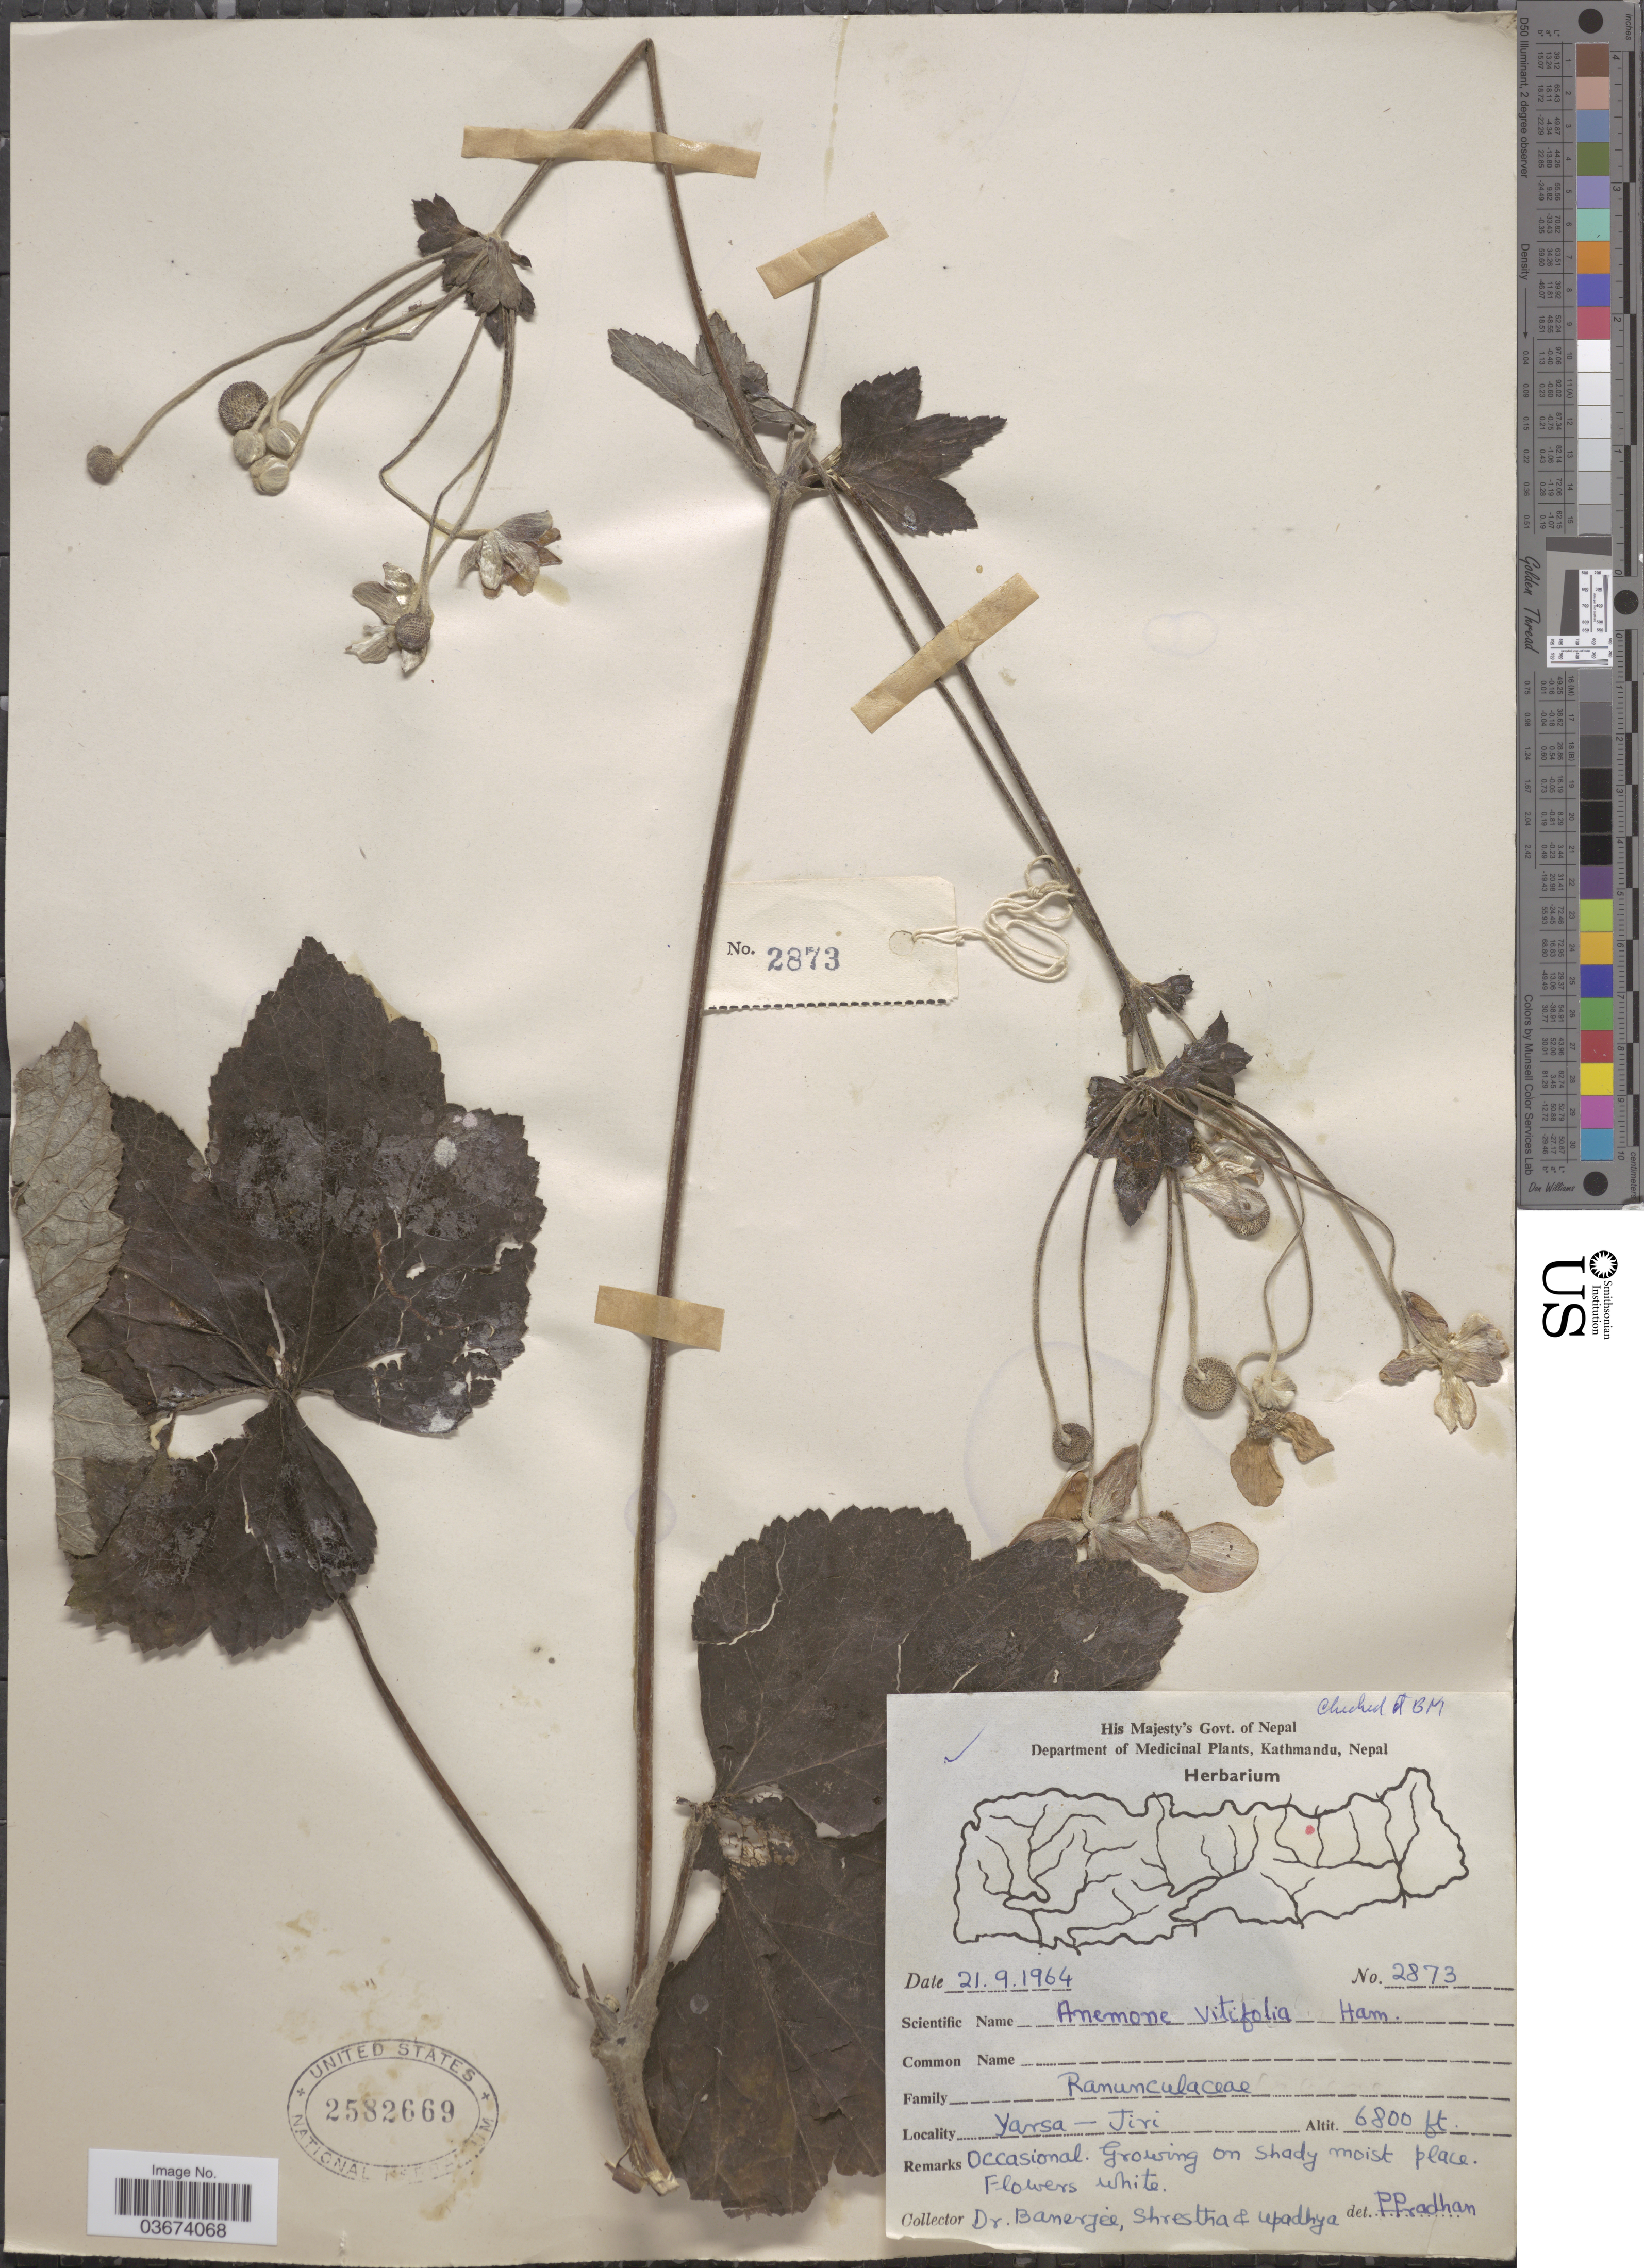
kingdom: Plantae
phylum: Tracheophyta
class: Magnoliopsida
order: Ranunculales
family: Ranunculaceae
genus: Anemone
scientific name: Anemone vitifolia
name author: Buch.-Ham. ex DC.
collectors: -. Banerjee, -. Shrestha & Upadhya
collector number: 2873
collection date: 1964-09-21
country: Nepal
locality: Yarsa - Jiri.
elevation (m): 2073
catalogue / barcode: US 2582669